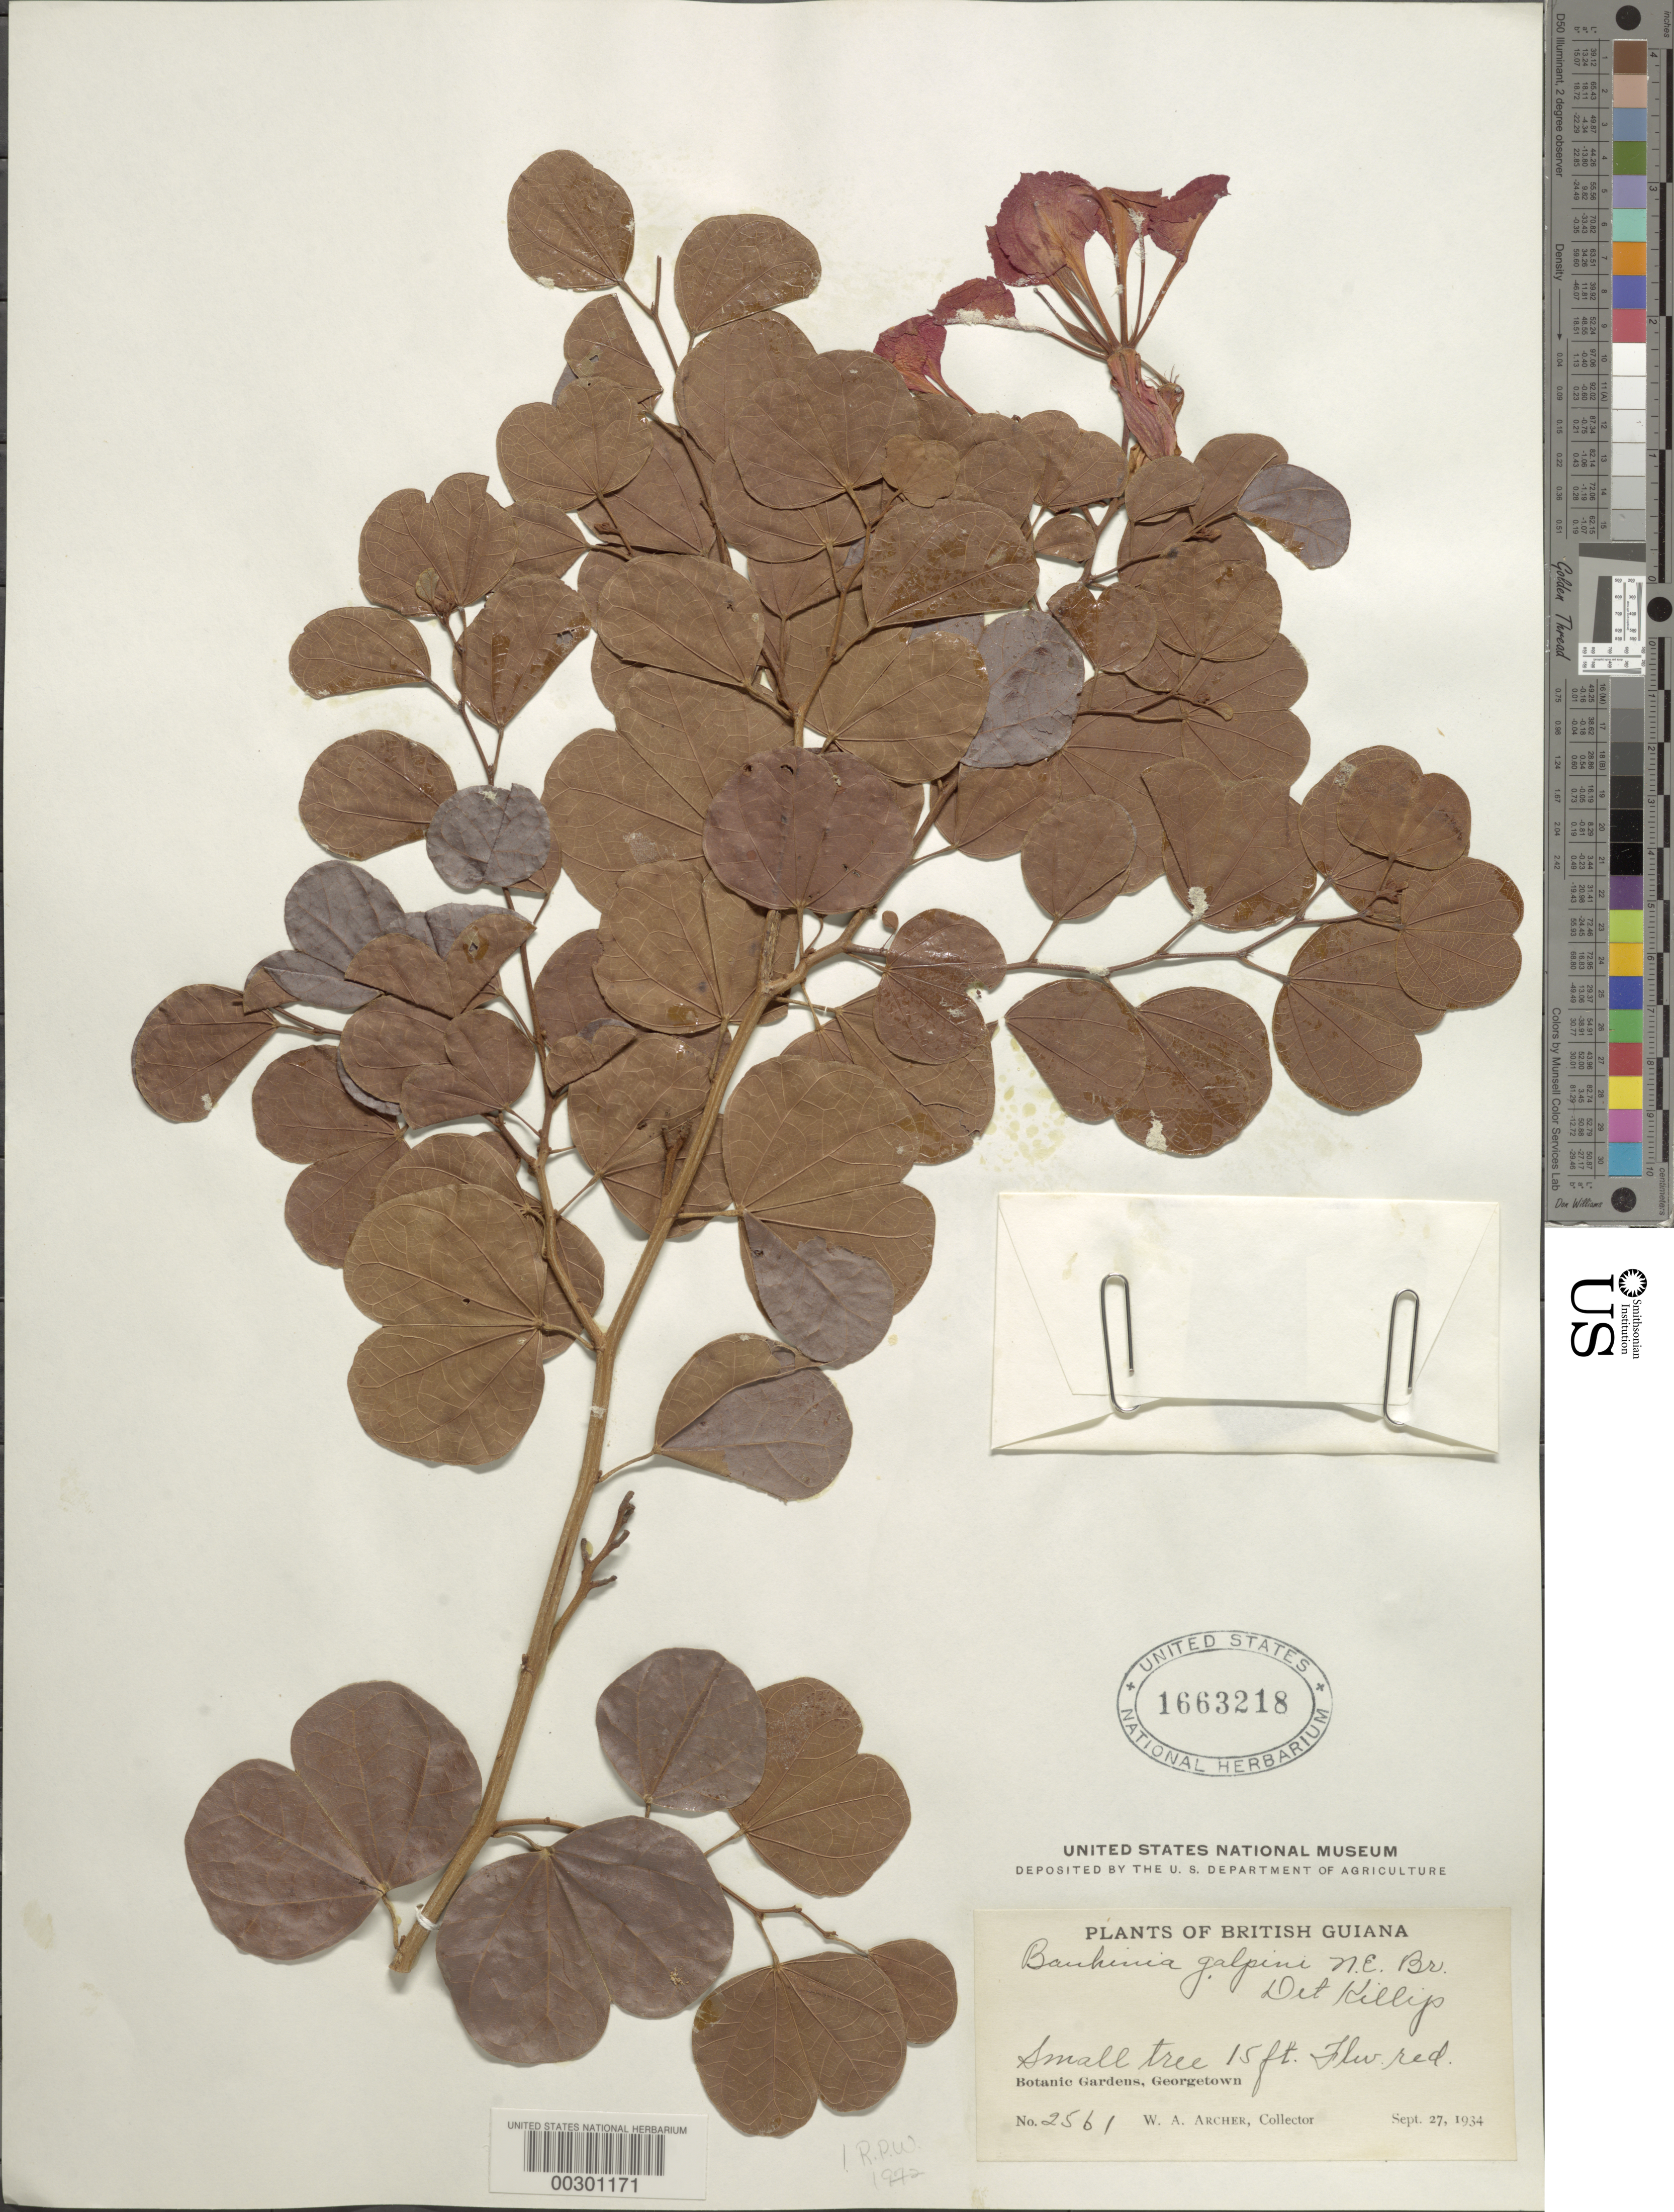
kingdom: Plantae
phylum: Tracheophyta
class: Magnoliopsida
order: Fabales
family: Fabaceae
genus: Bauhinia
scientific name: Bauhinia galpinii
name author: N.E. Br.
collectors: W. A. Archer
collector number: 2561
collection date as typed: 27 Sep 1934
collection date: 1934-09-27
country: Guyana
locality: Botanic gardens, georgetown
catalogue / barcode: US 1663218